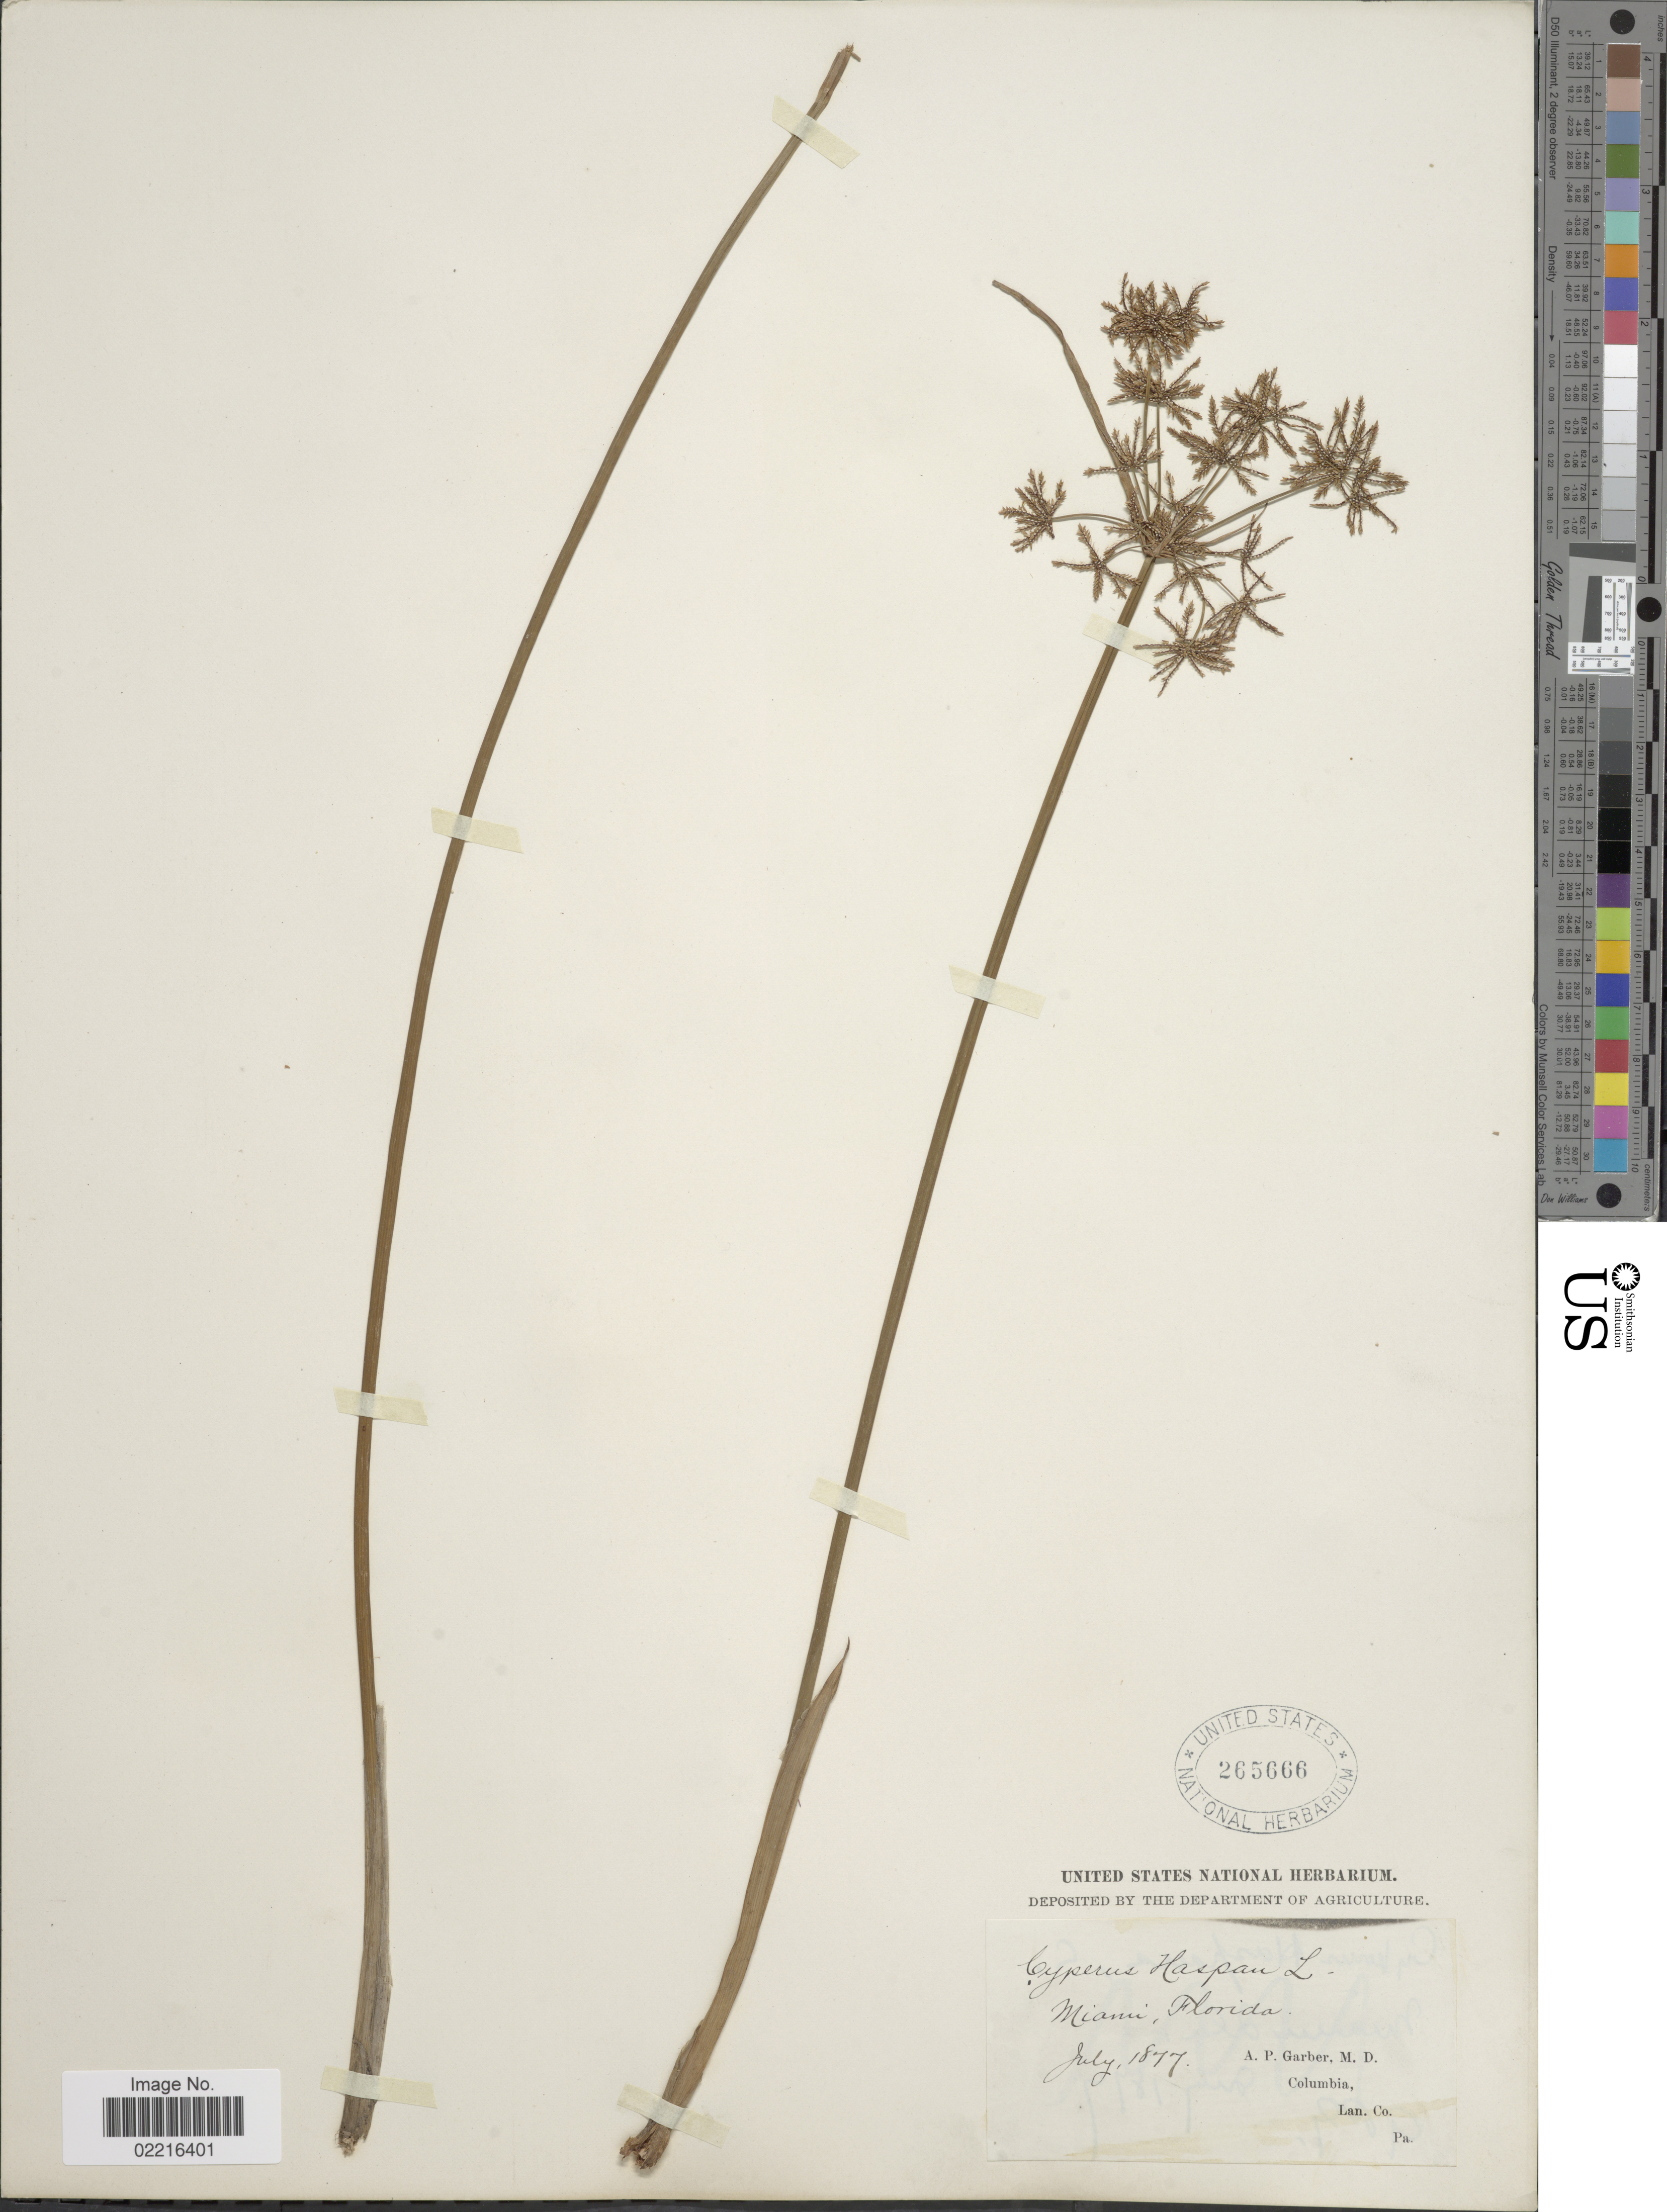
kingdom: Plantae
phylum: Tracheophyta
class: Liliopsida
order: Poales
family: Cyperaceae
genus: Cyperus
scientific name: Cyperus haspan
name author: L.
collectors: A. P. Garber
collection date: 1877-07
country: United States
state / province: Florida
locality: Miami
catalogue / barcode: US 265666